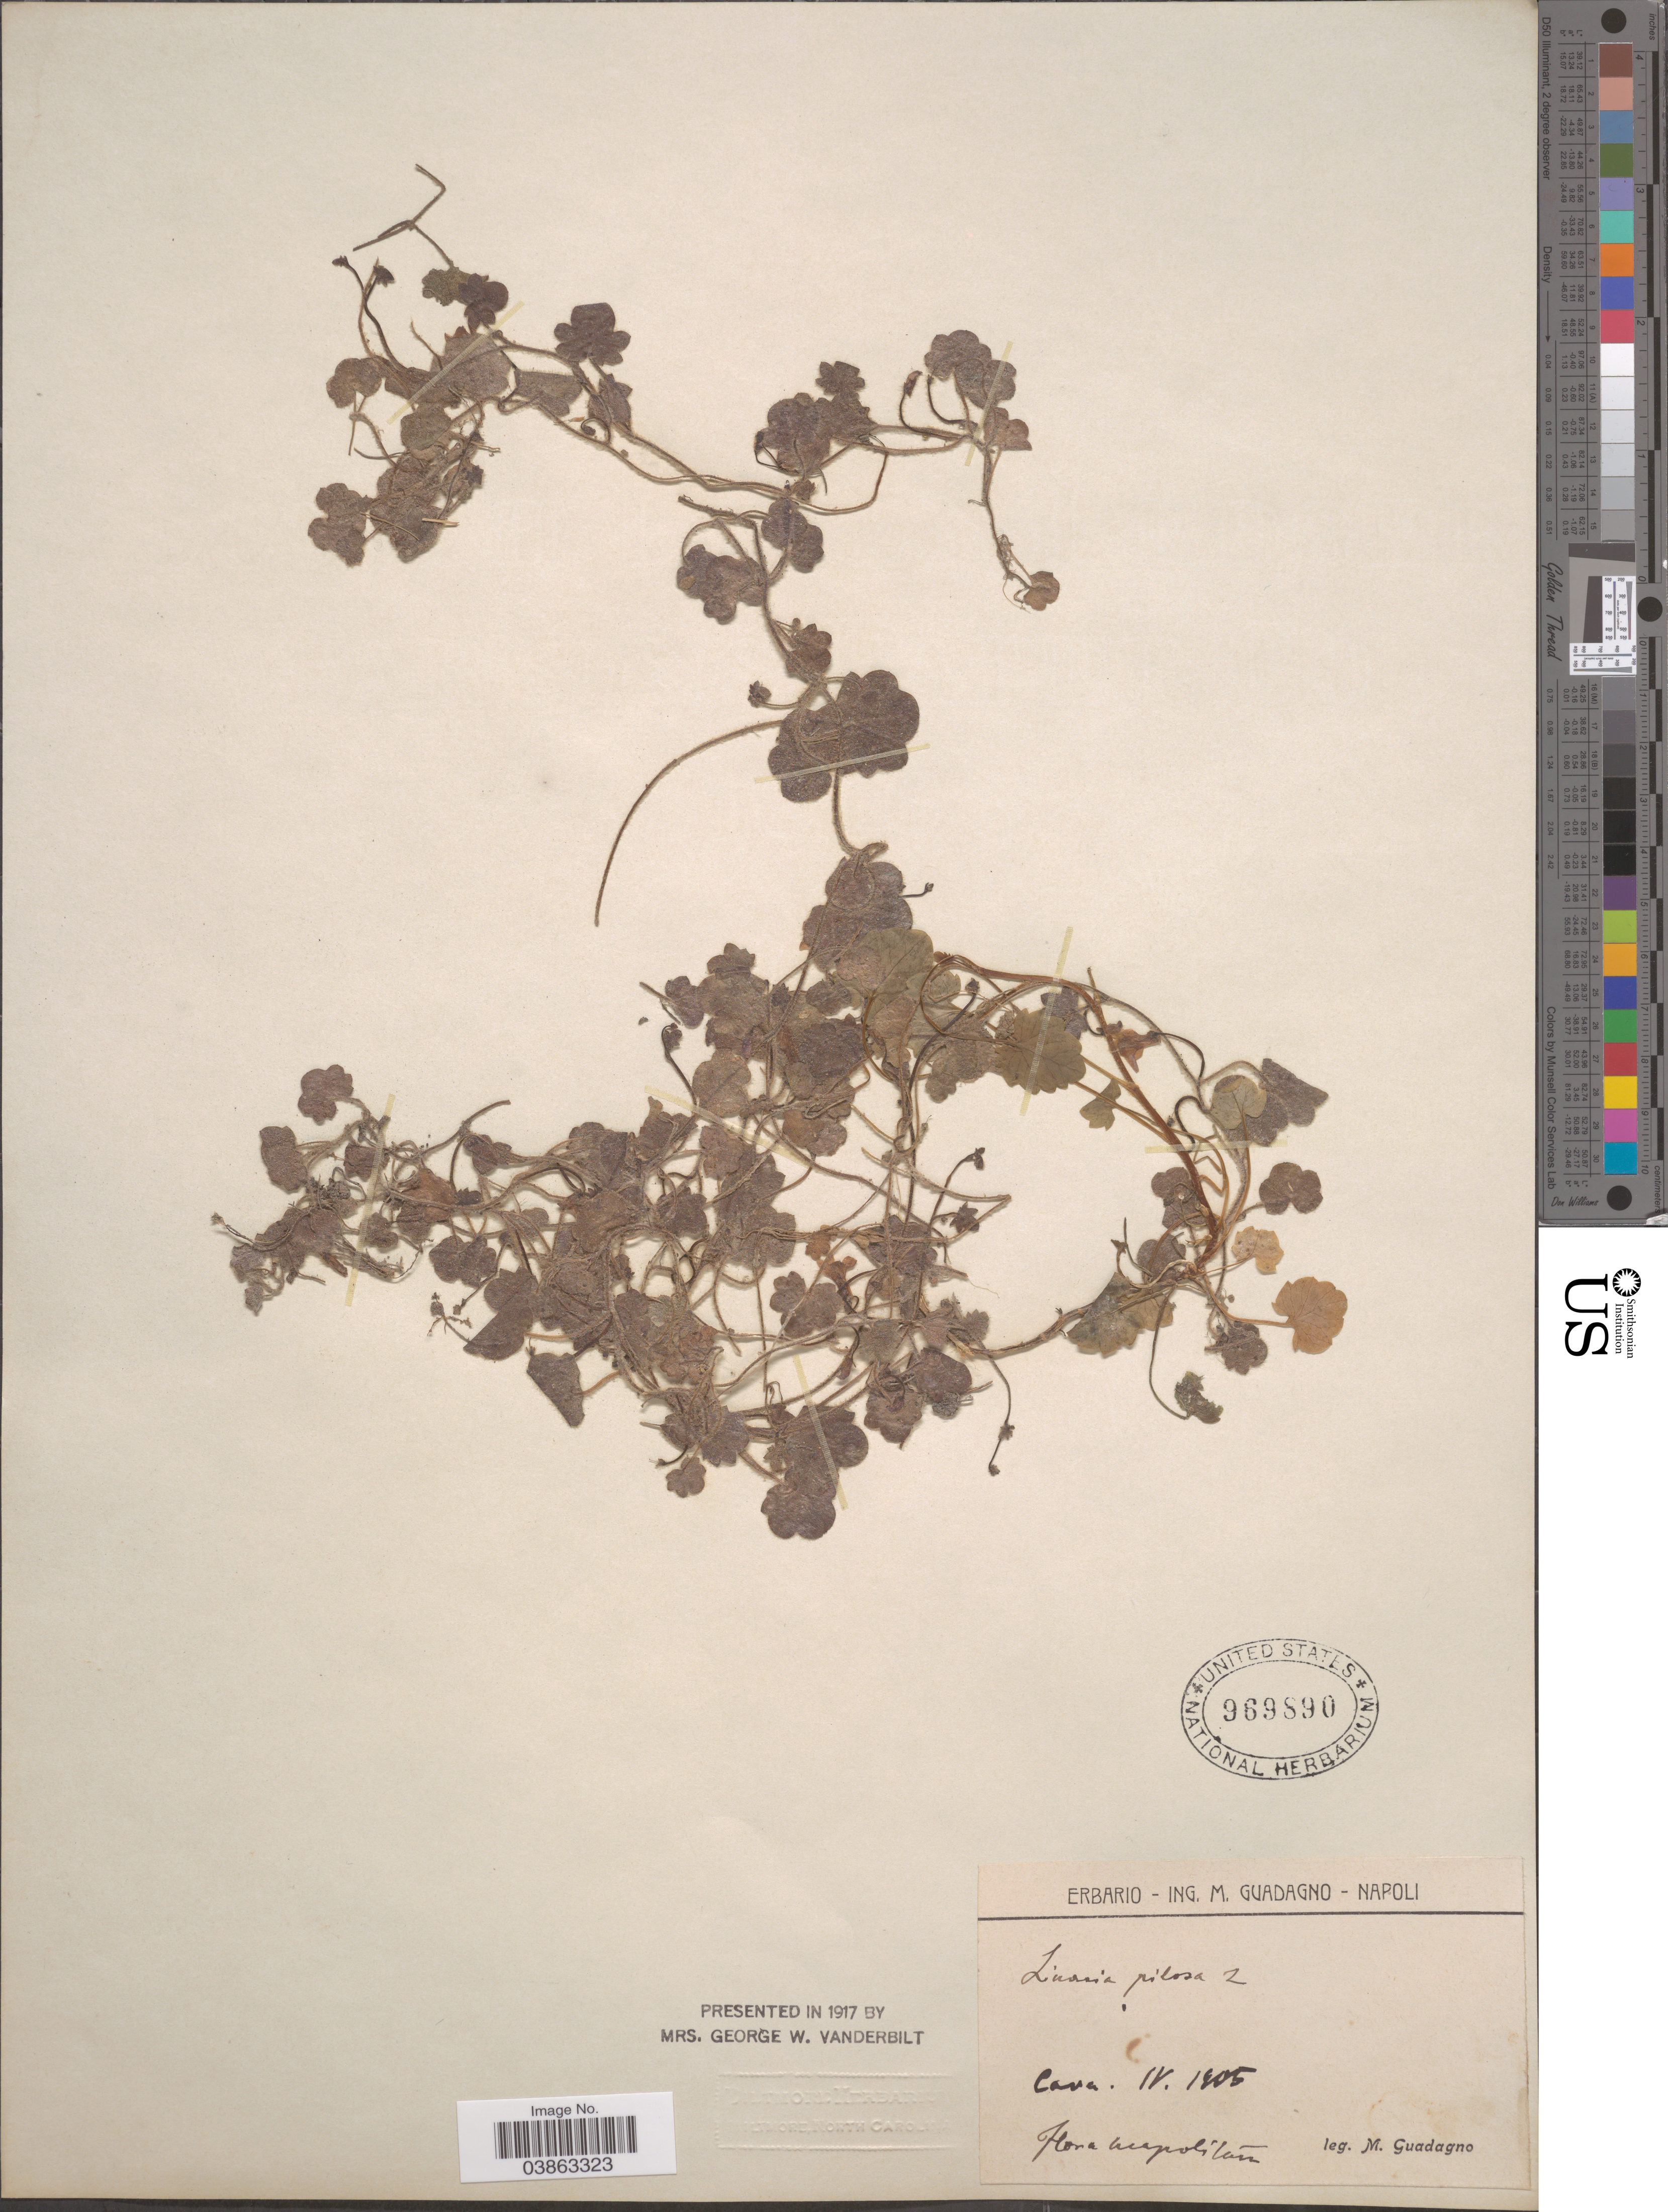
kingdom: Plantae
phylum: Tracheophyta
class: Magnoliopsida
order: Lamiales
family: Plantaginaceae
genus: Linaria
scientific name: Linaria pilosa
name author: DC.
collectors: M. Guadagno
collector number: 2*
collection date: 1905-04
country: Italy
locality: Cava. Napolitan.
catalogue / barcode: US 969890